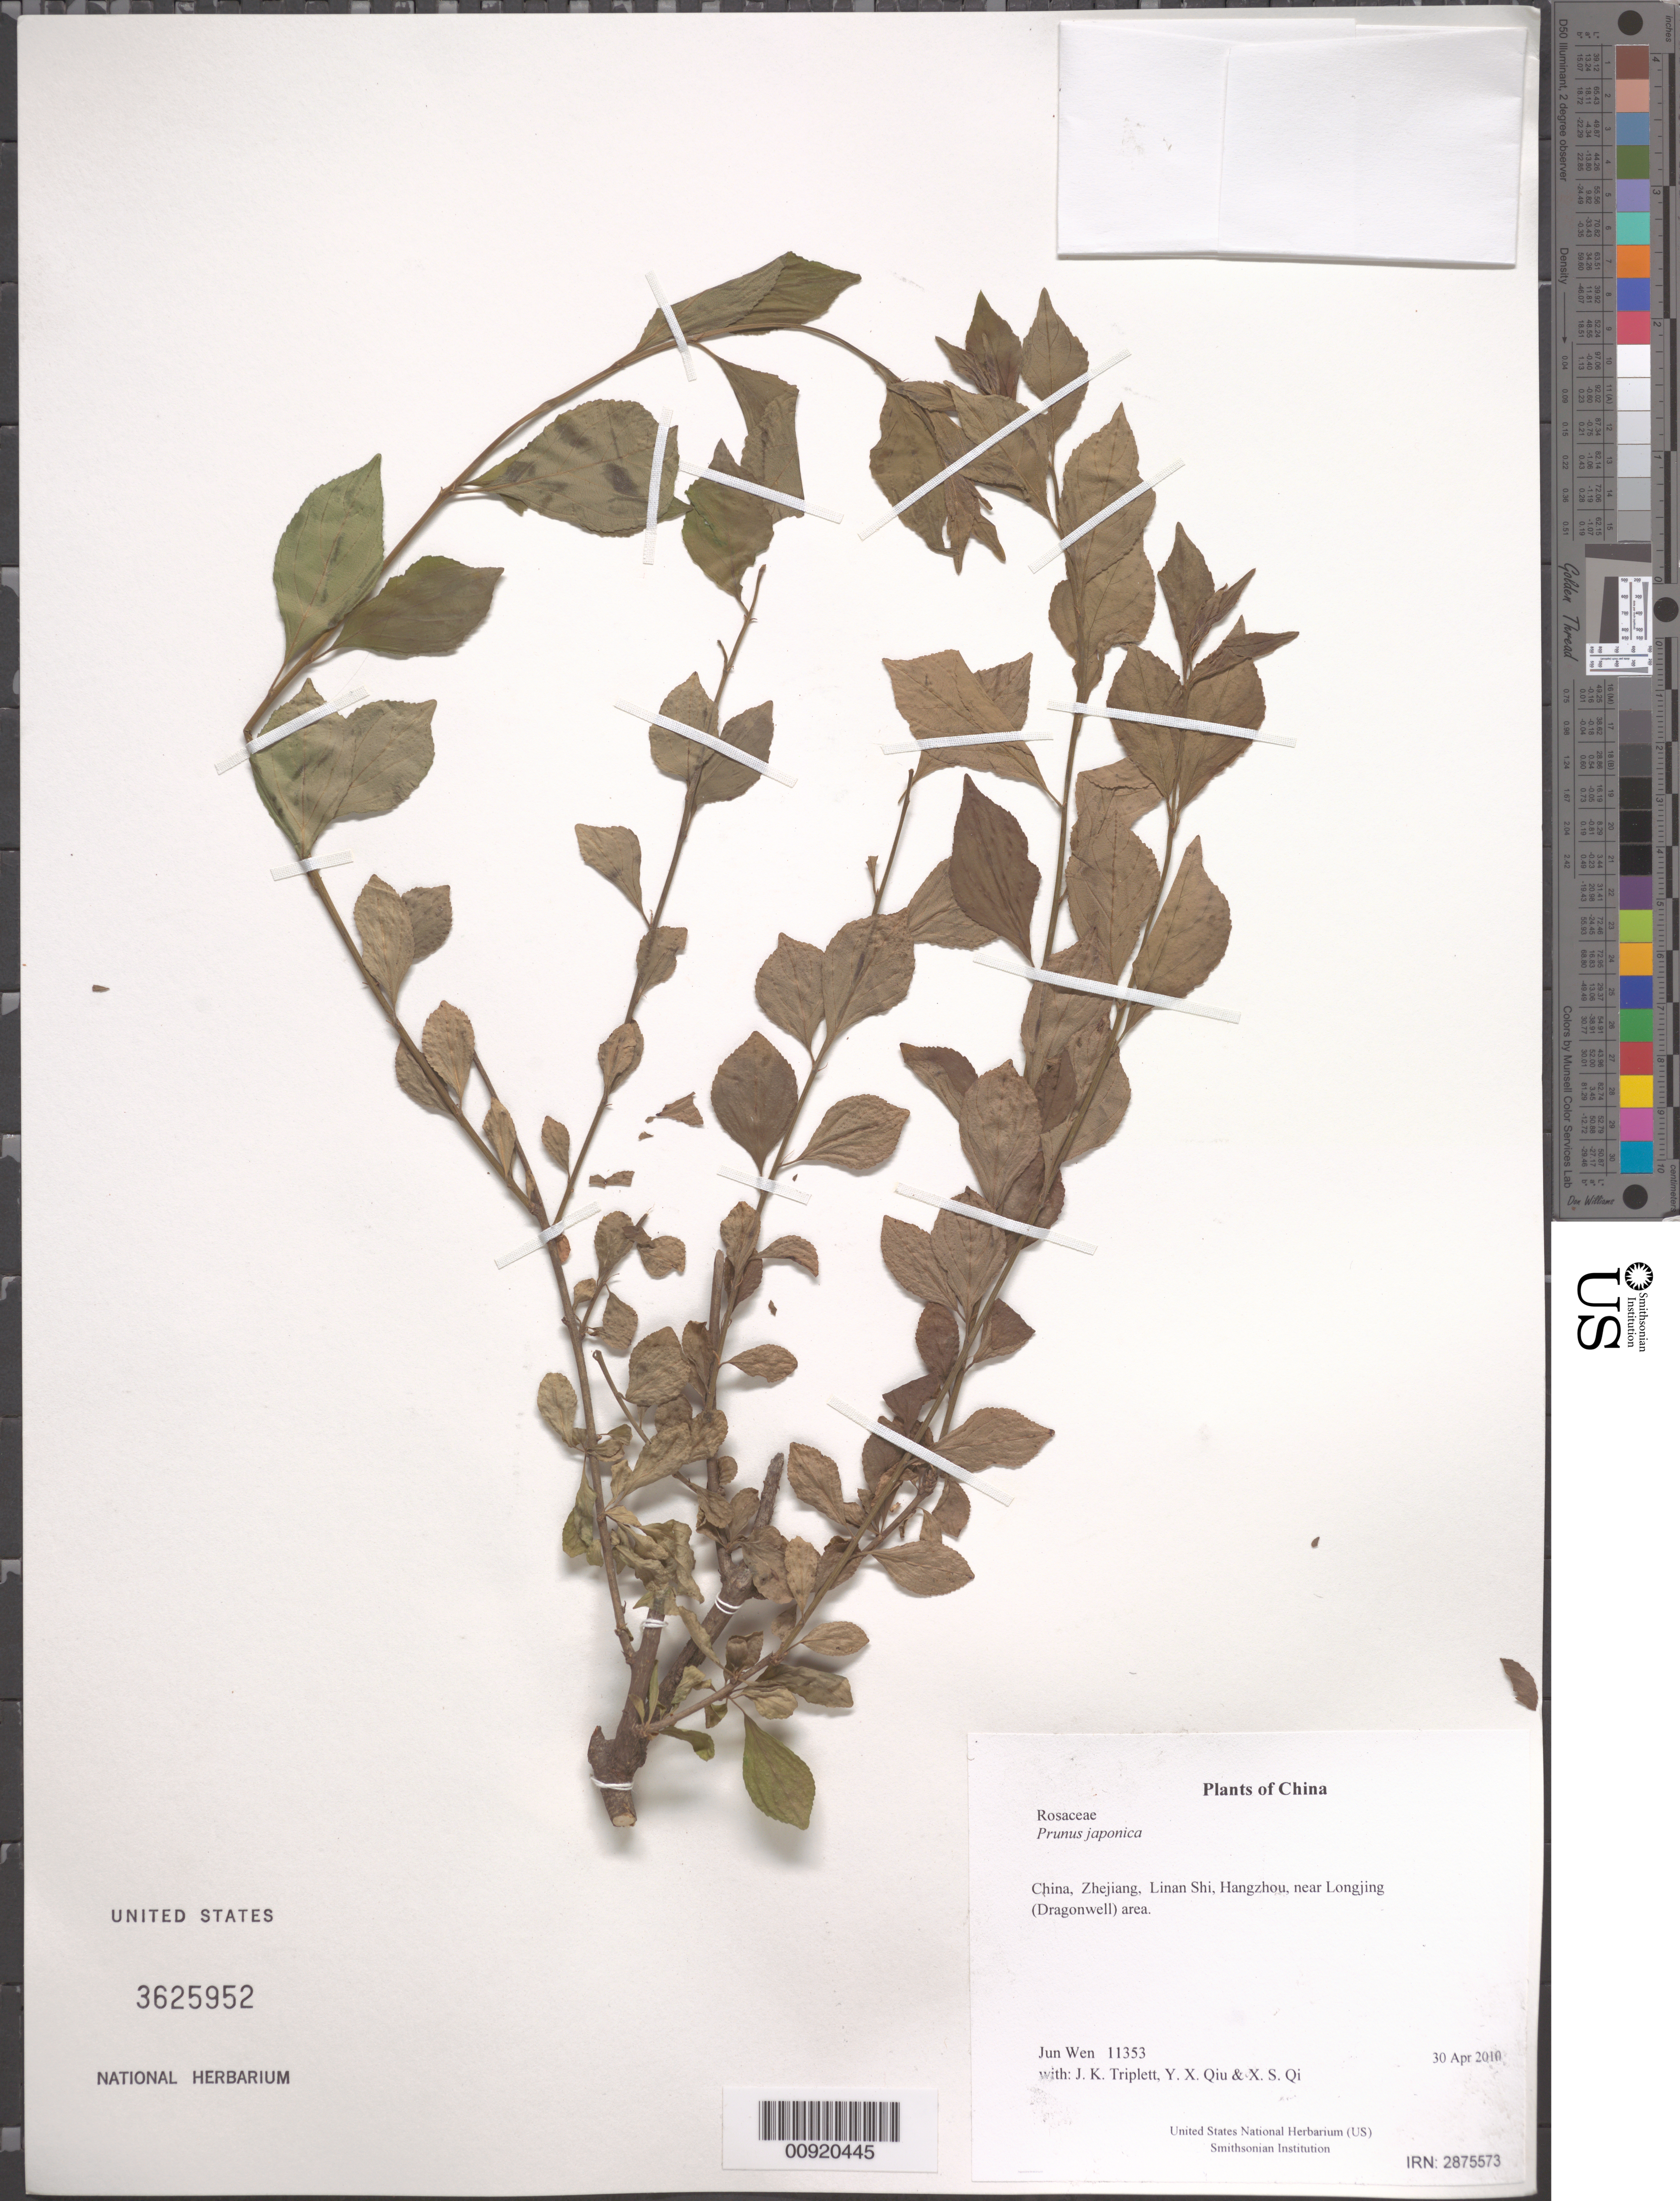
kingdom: Plantae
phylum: Tracheophyta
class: Magnoliopsida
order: Rosales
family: Rosaceae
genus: Prunus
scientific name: Prunus japonica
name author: Thunb.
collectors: J. Wen, J. K. Triplett, Y. X. Qiu & X. S. Qi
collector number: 11353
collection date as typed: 30 Apr 2010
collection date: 2010-04-30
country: China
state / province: Zhejiang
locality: Linan Shi, Hangzhou, near Longjing (Dragonwell) area.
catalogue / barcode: US 3625952